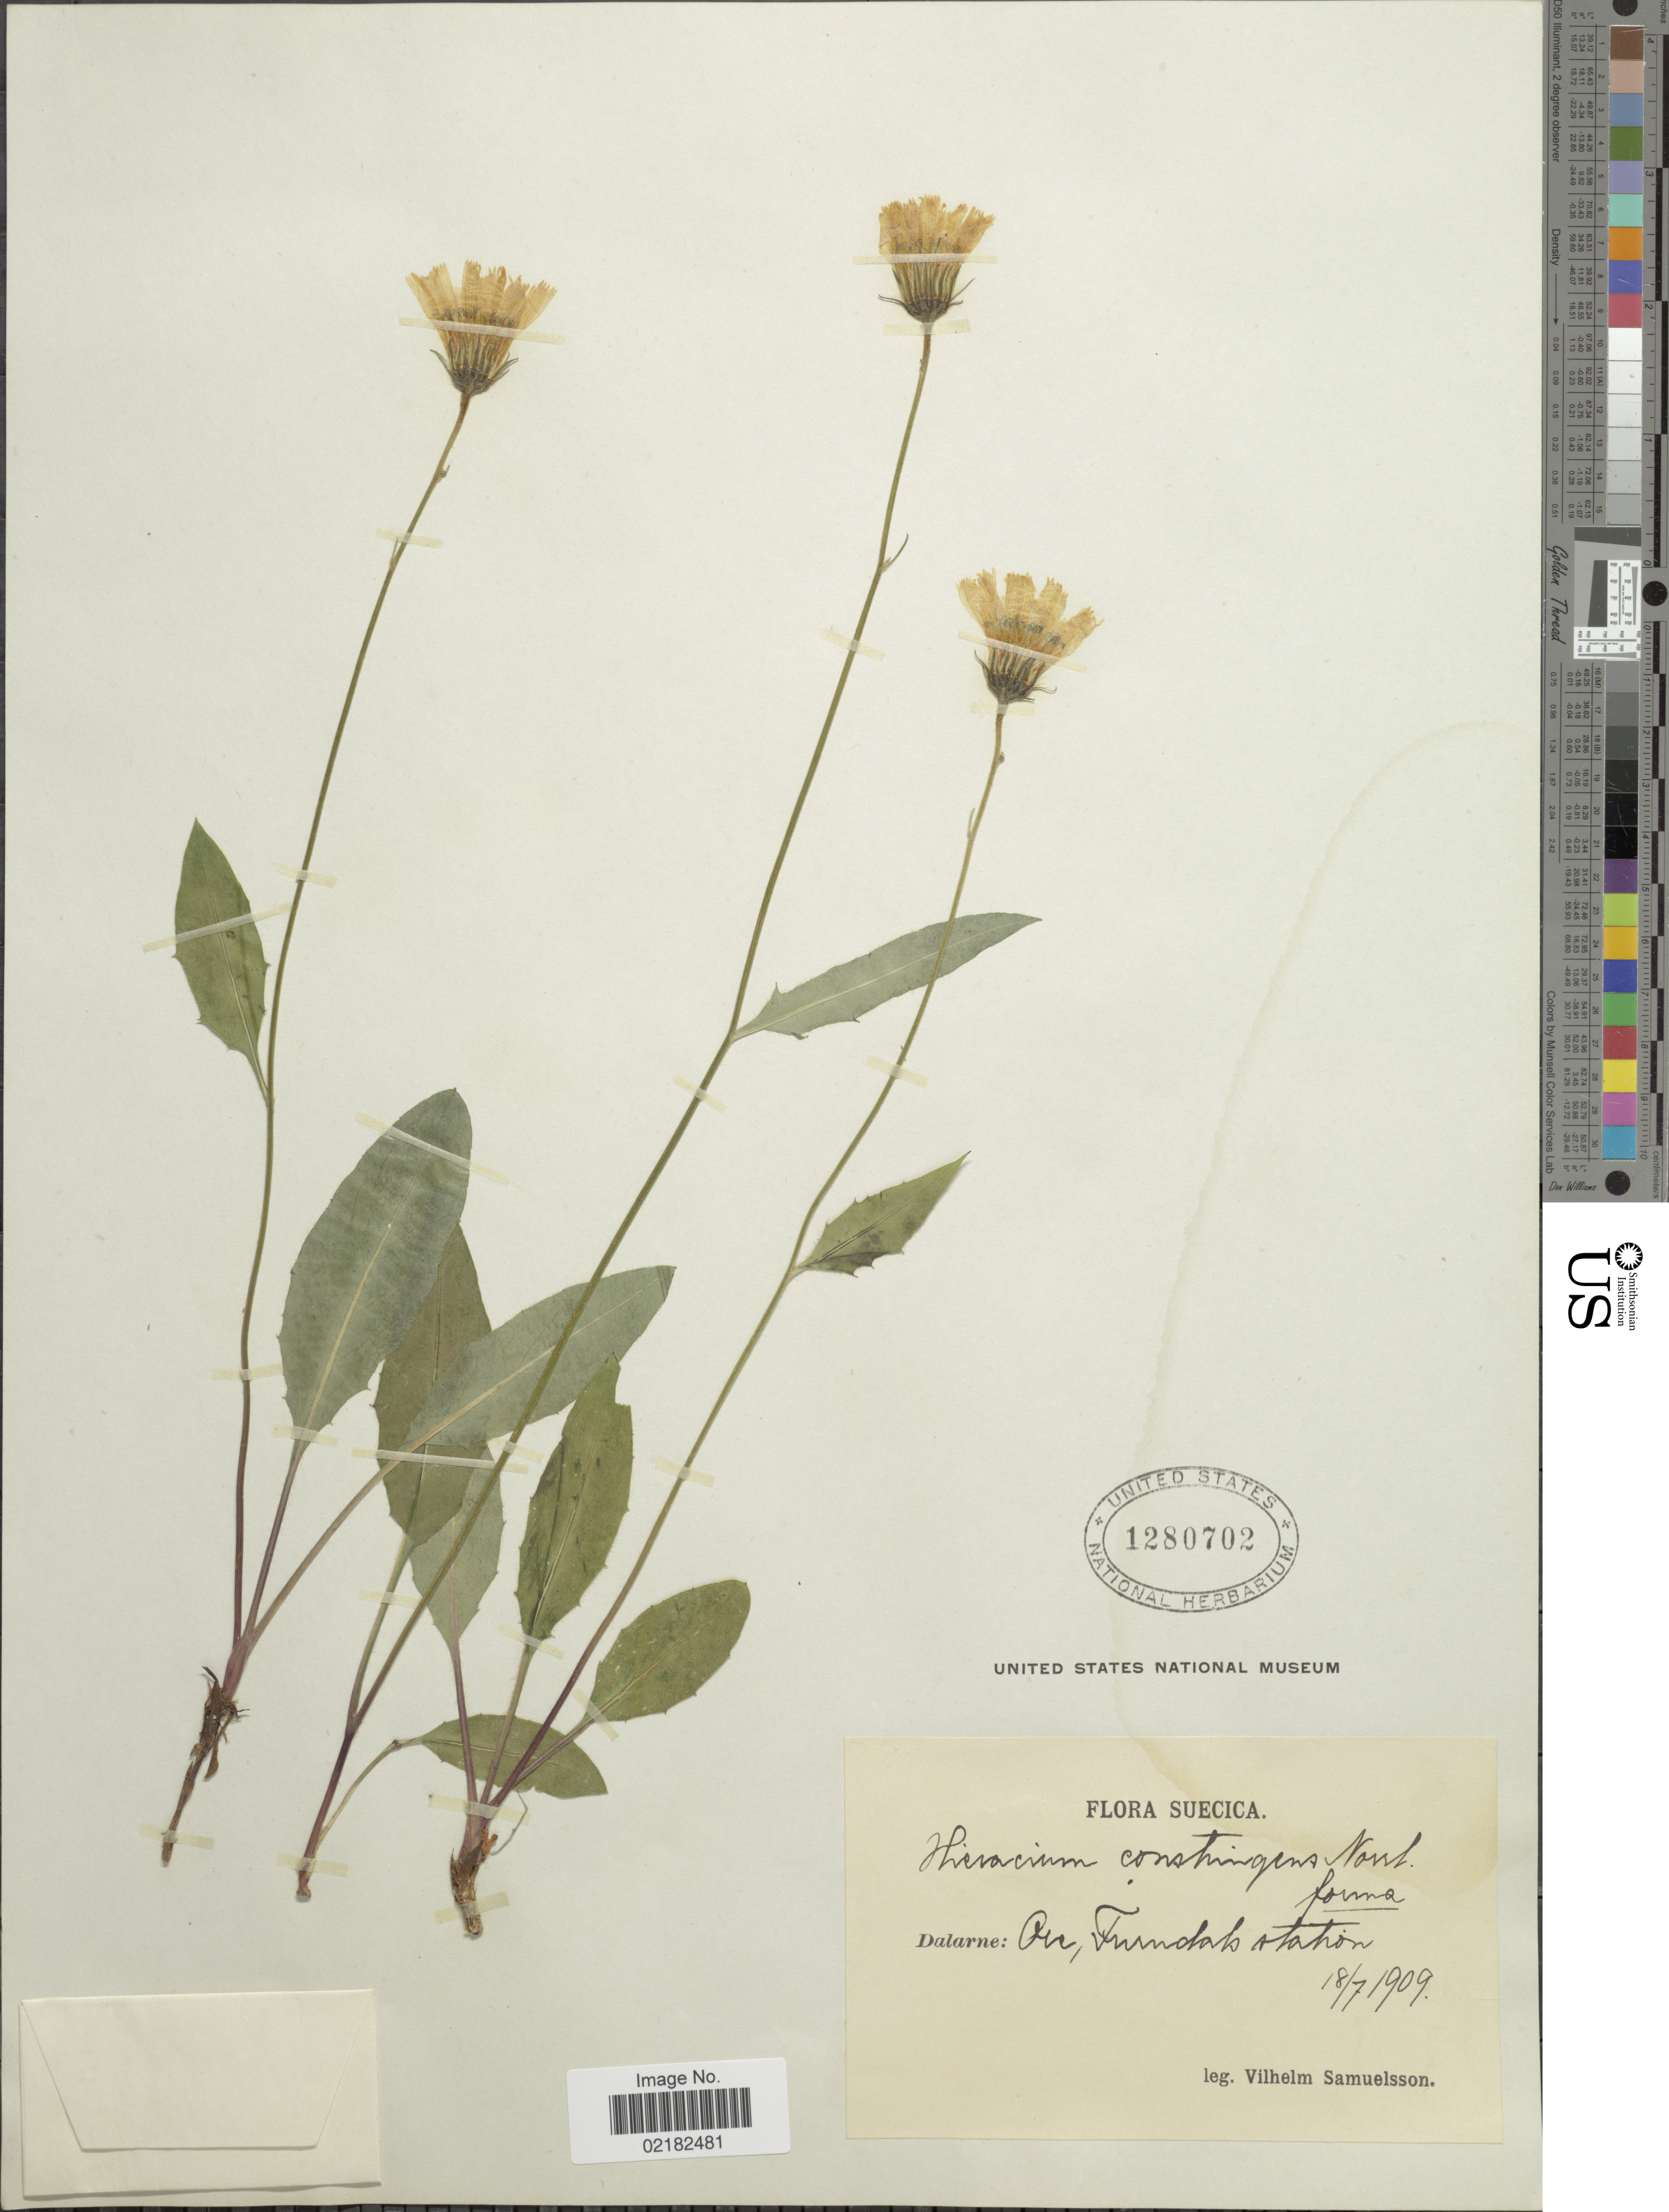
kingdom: Plantae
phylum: Tracheophyta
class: Magnoliopsida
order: Asterales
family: Asteraceae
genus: Hieracium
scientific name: Hieracium constringens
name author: Norrlin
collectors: V. Samuelsson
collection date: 1909-07-18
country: Sweden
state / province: Dalarna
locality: Suecica, Dalarne, Ore, Furudal station.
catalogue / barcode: US 1280702